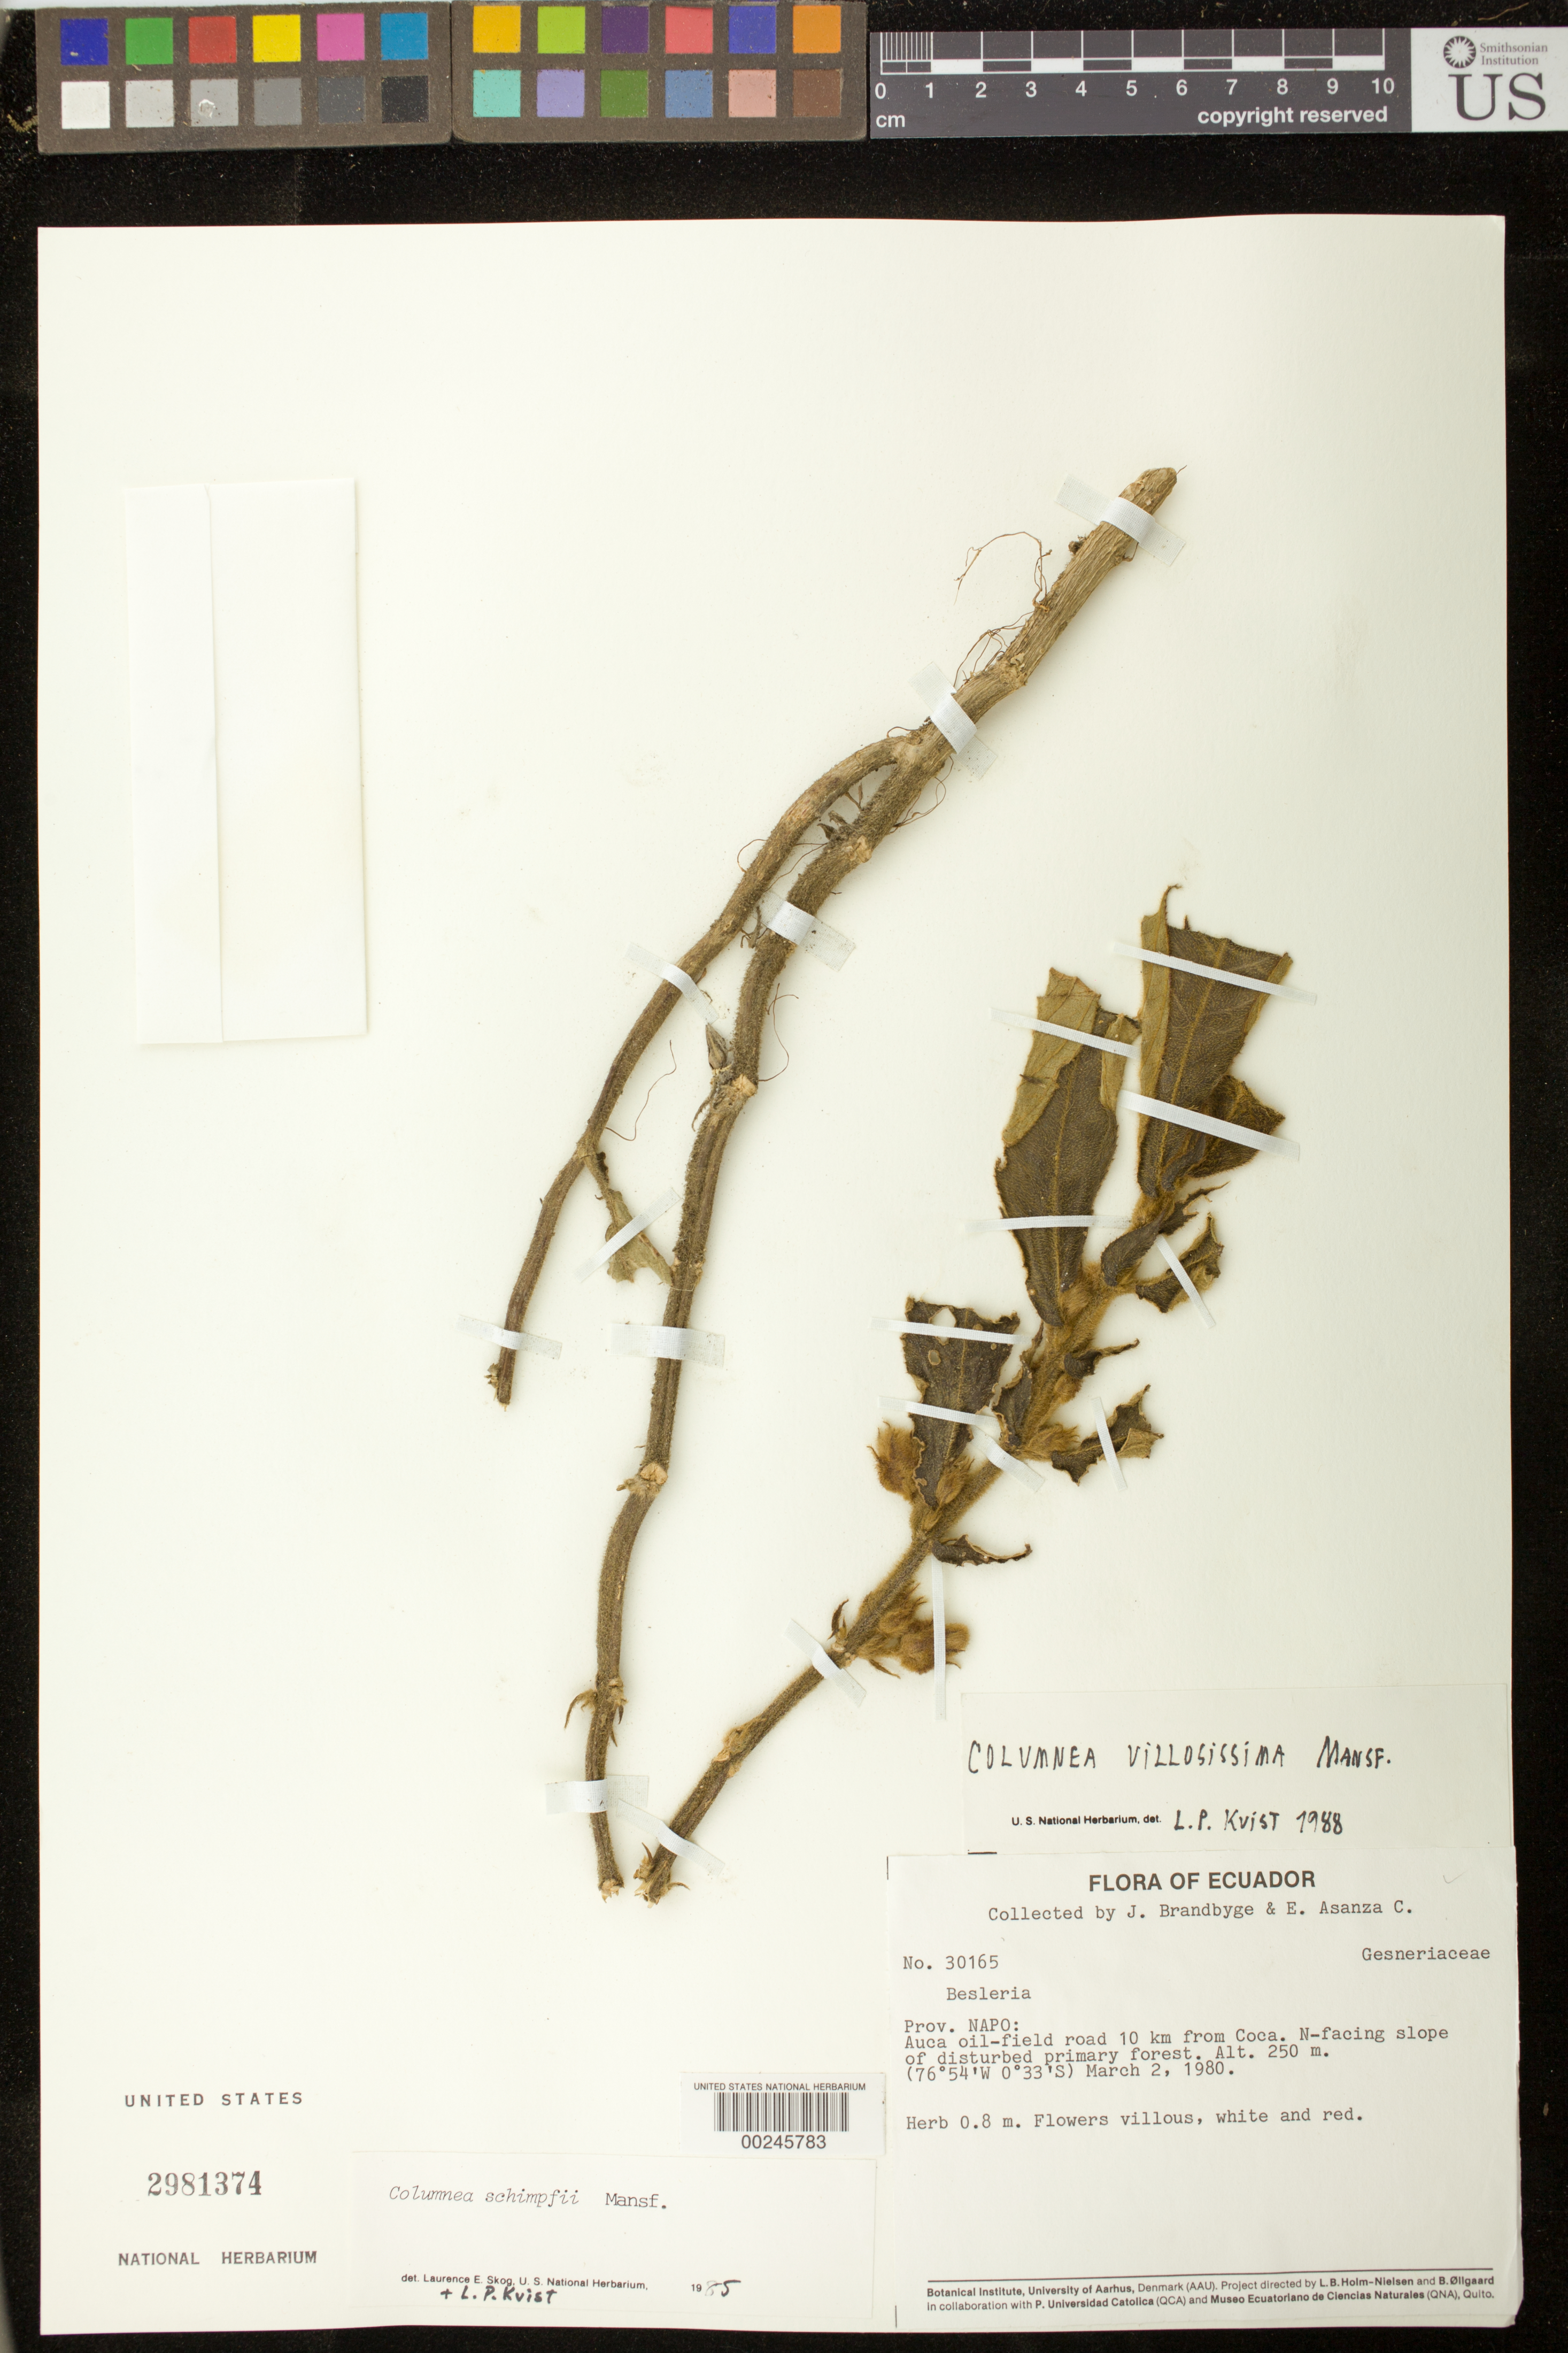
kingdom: Plantae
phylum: Tracheophyta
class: Magnoliopsida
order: Lamiales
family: Gesneriaceae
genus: Columnea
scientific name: Columnea villosissima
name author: Mansf.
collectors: J. Brandbyge & E. Asanza C.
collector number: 30165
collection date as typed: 02 Mar 1980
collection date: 1980-03-02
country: Ecuador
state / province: Napo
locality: Auca-oil field road 10 km from Coca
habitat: N-facing slope of disturbed primary forest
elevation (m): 250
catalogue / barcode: US 2981374